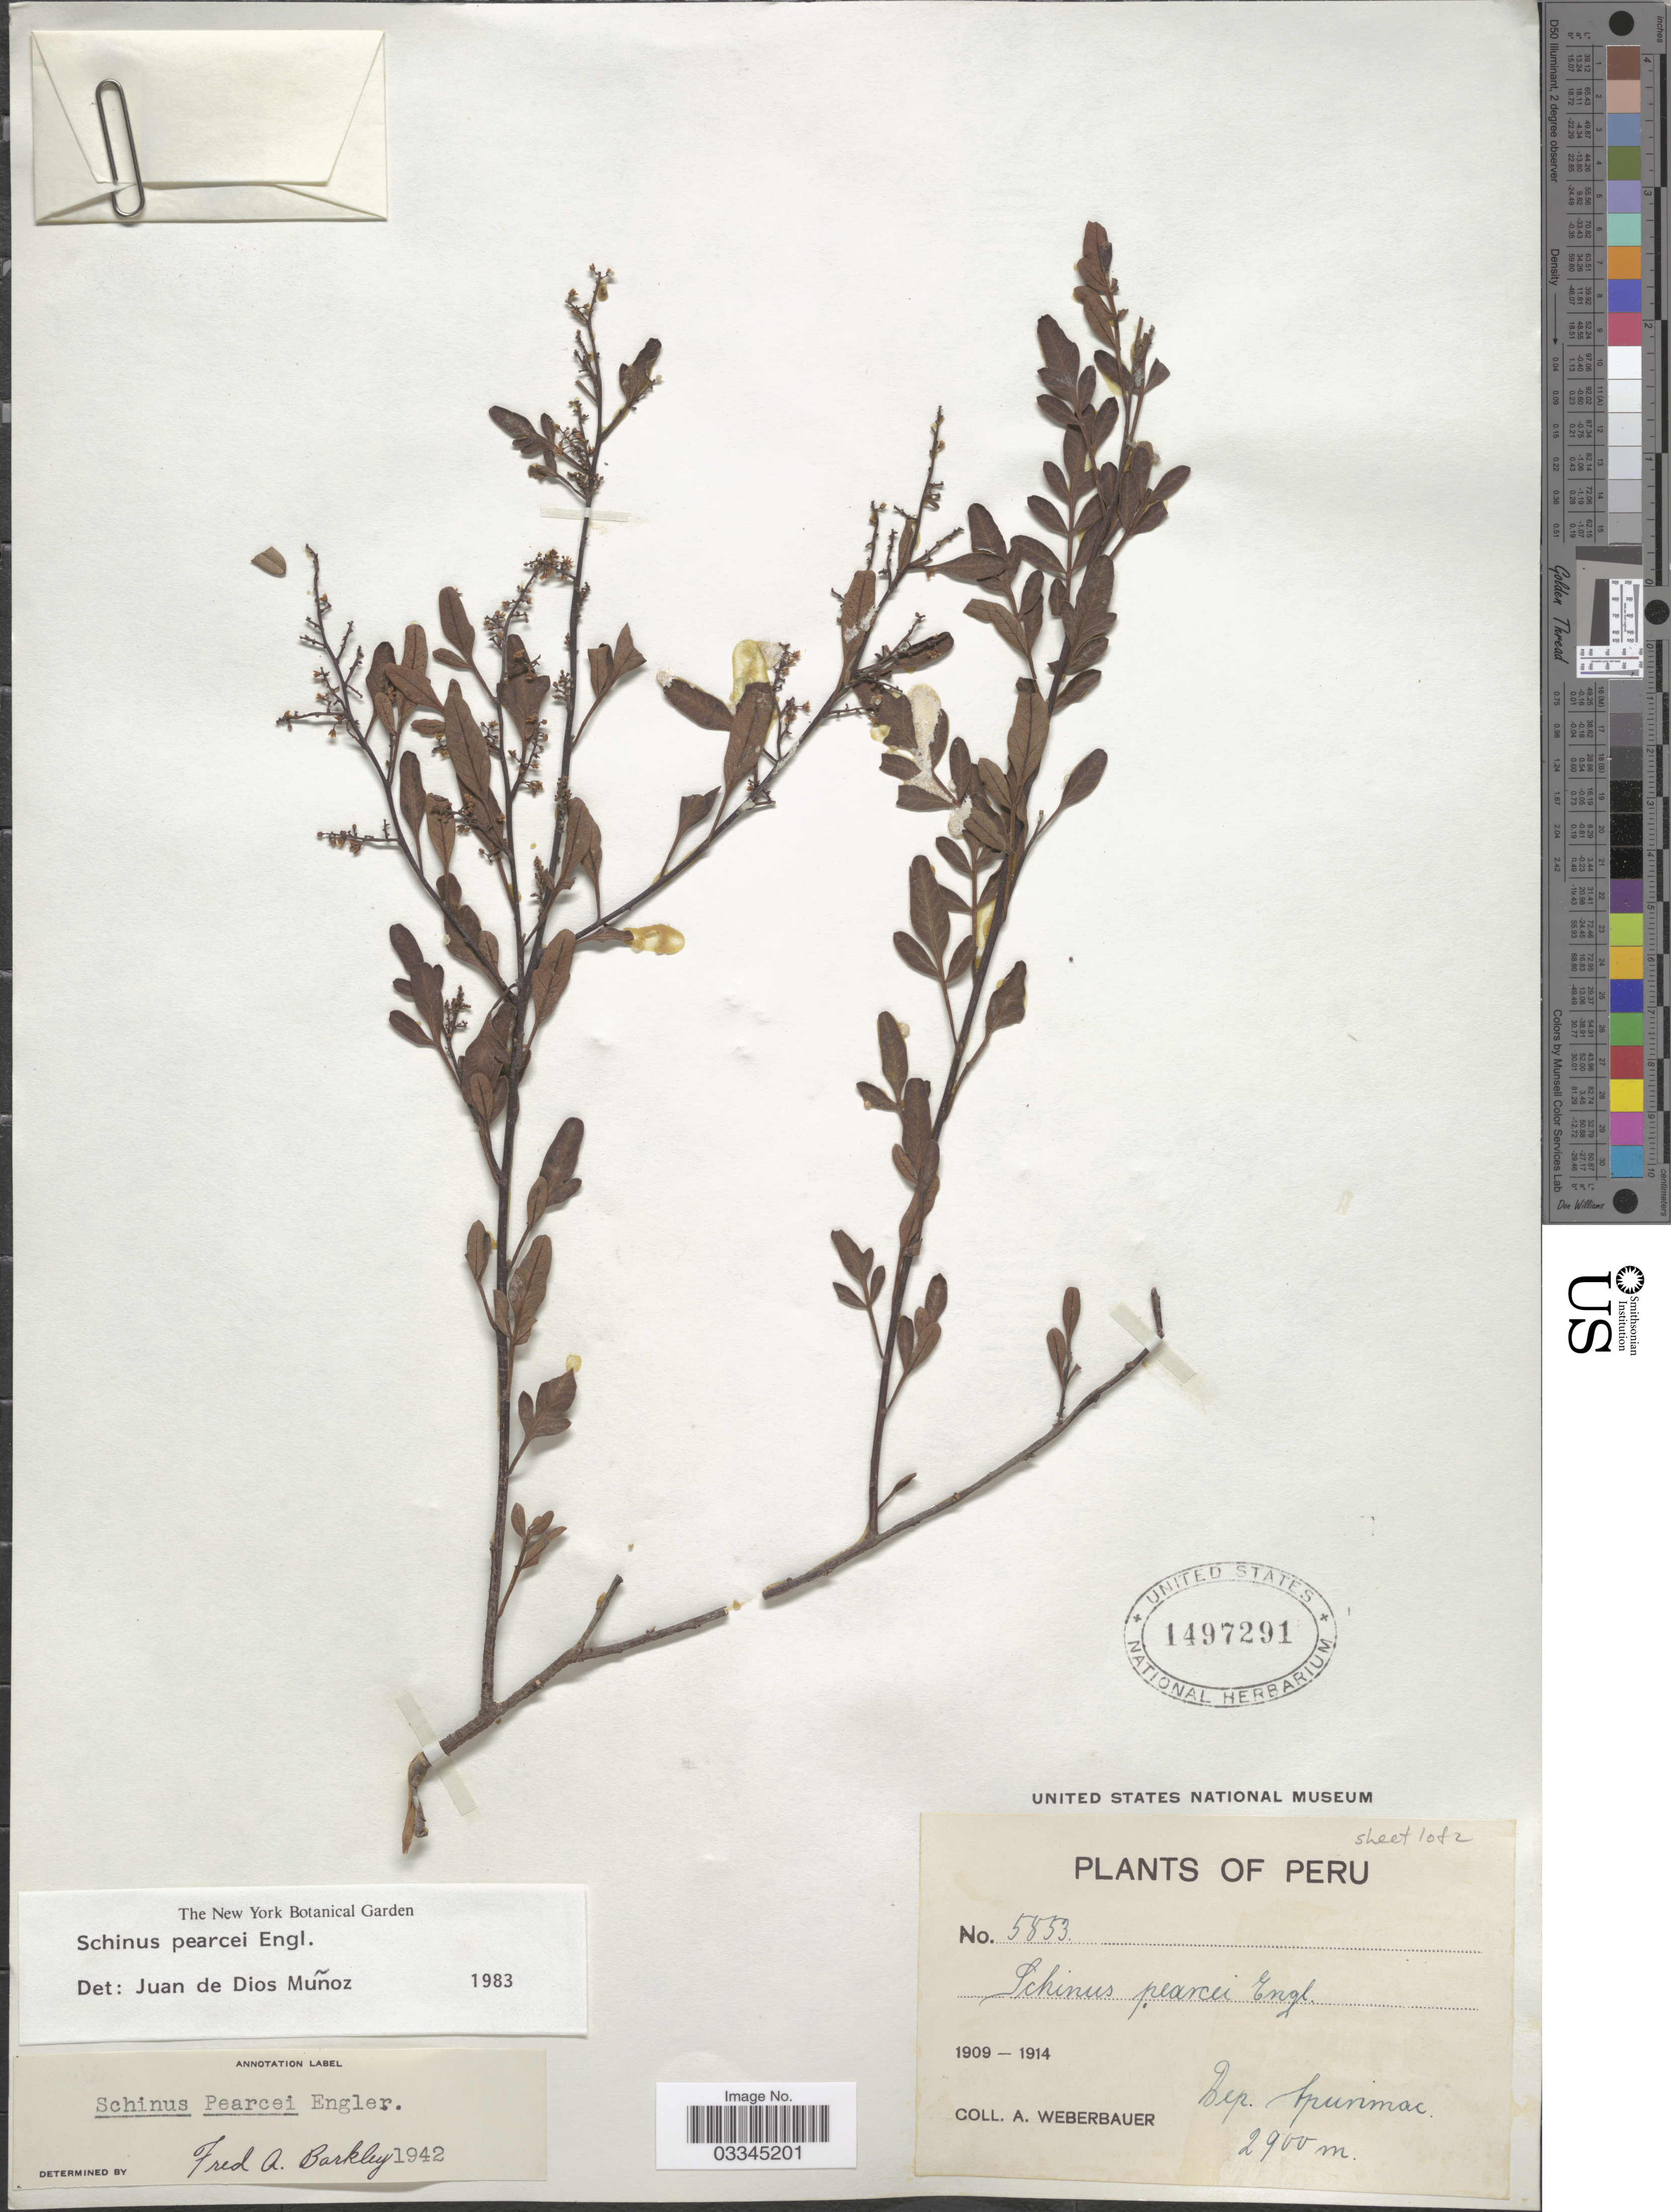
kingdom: Plantae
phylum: Tracheophyta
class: Magnoliopsida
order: Sapindales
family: Anacardiaceae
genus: Schinus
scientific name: Schinus pearcei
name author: Engl.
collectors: A. Weberbauer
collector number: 5853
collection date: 1909/1914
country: Peru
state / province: Apurímac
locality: Dep. Apurimac.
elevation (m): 2900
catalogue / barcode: US 1497291